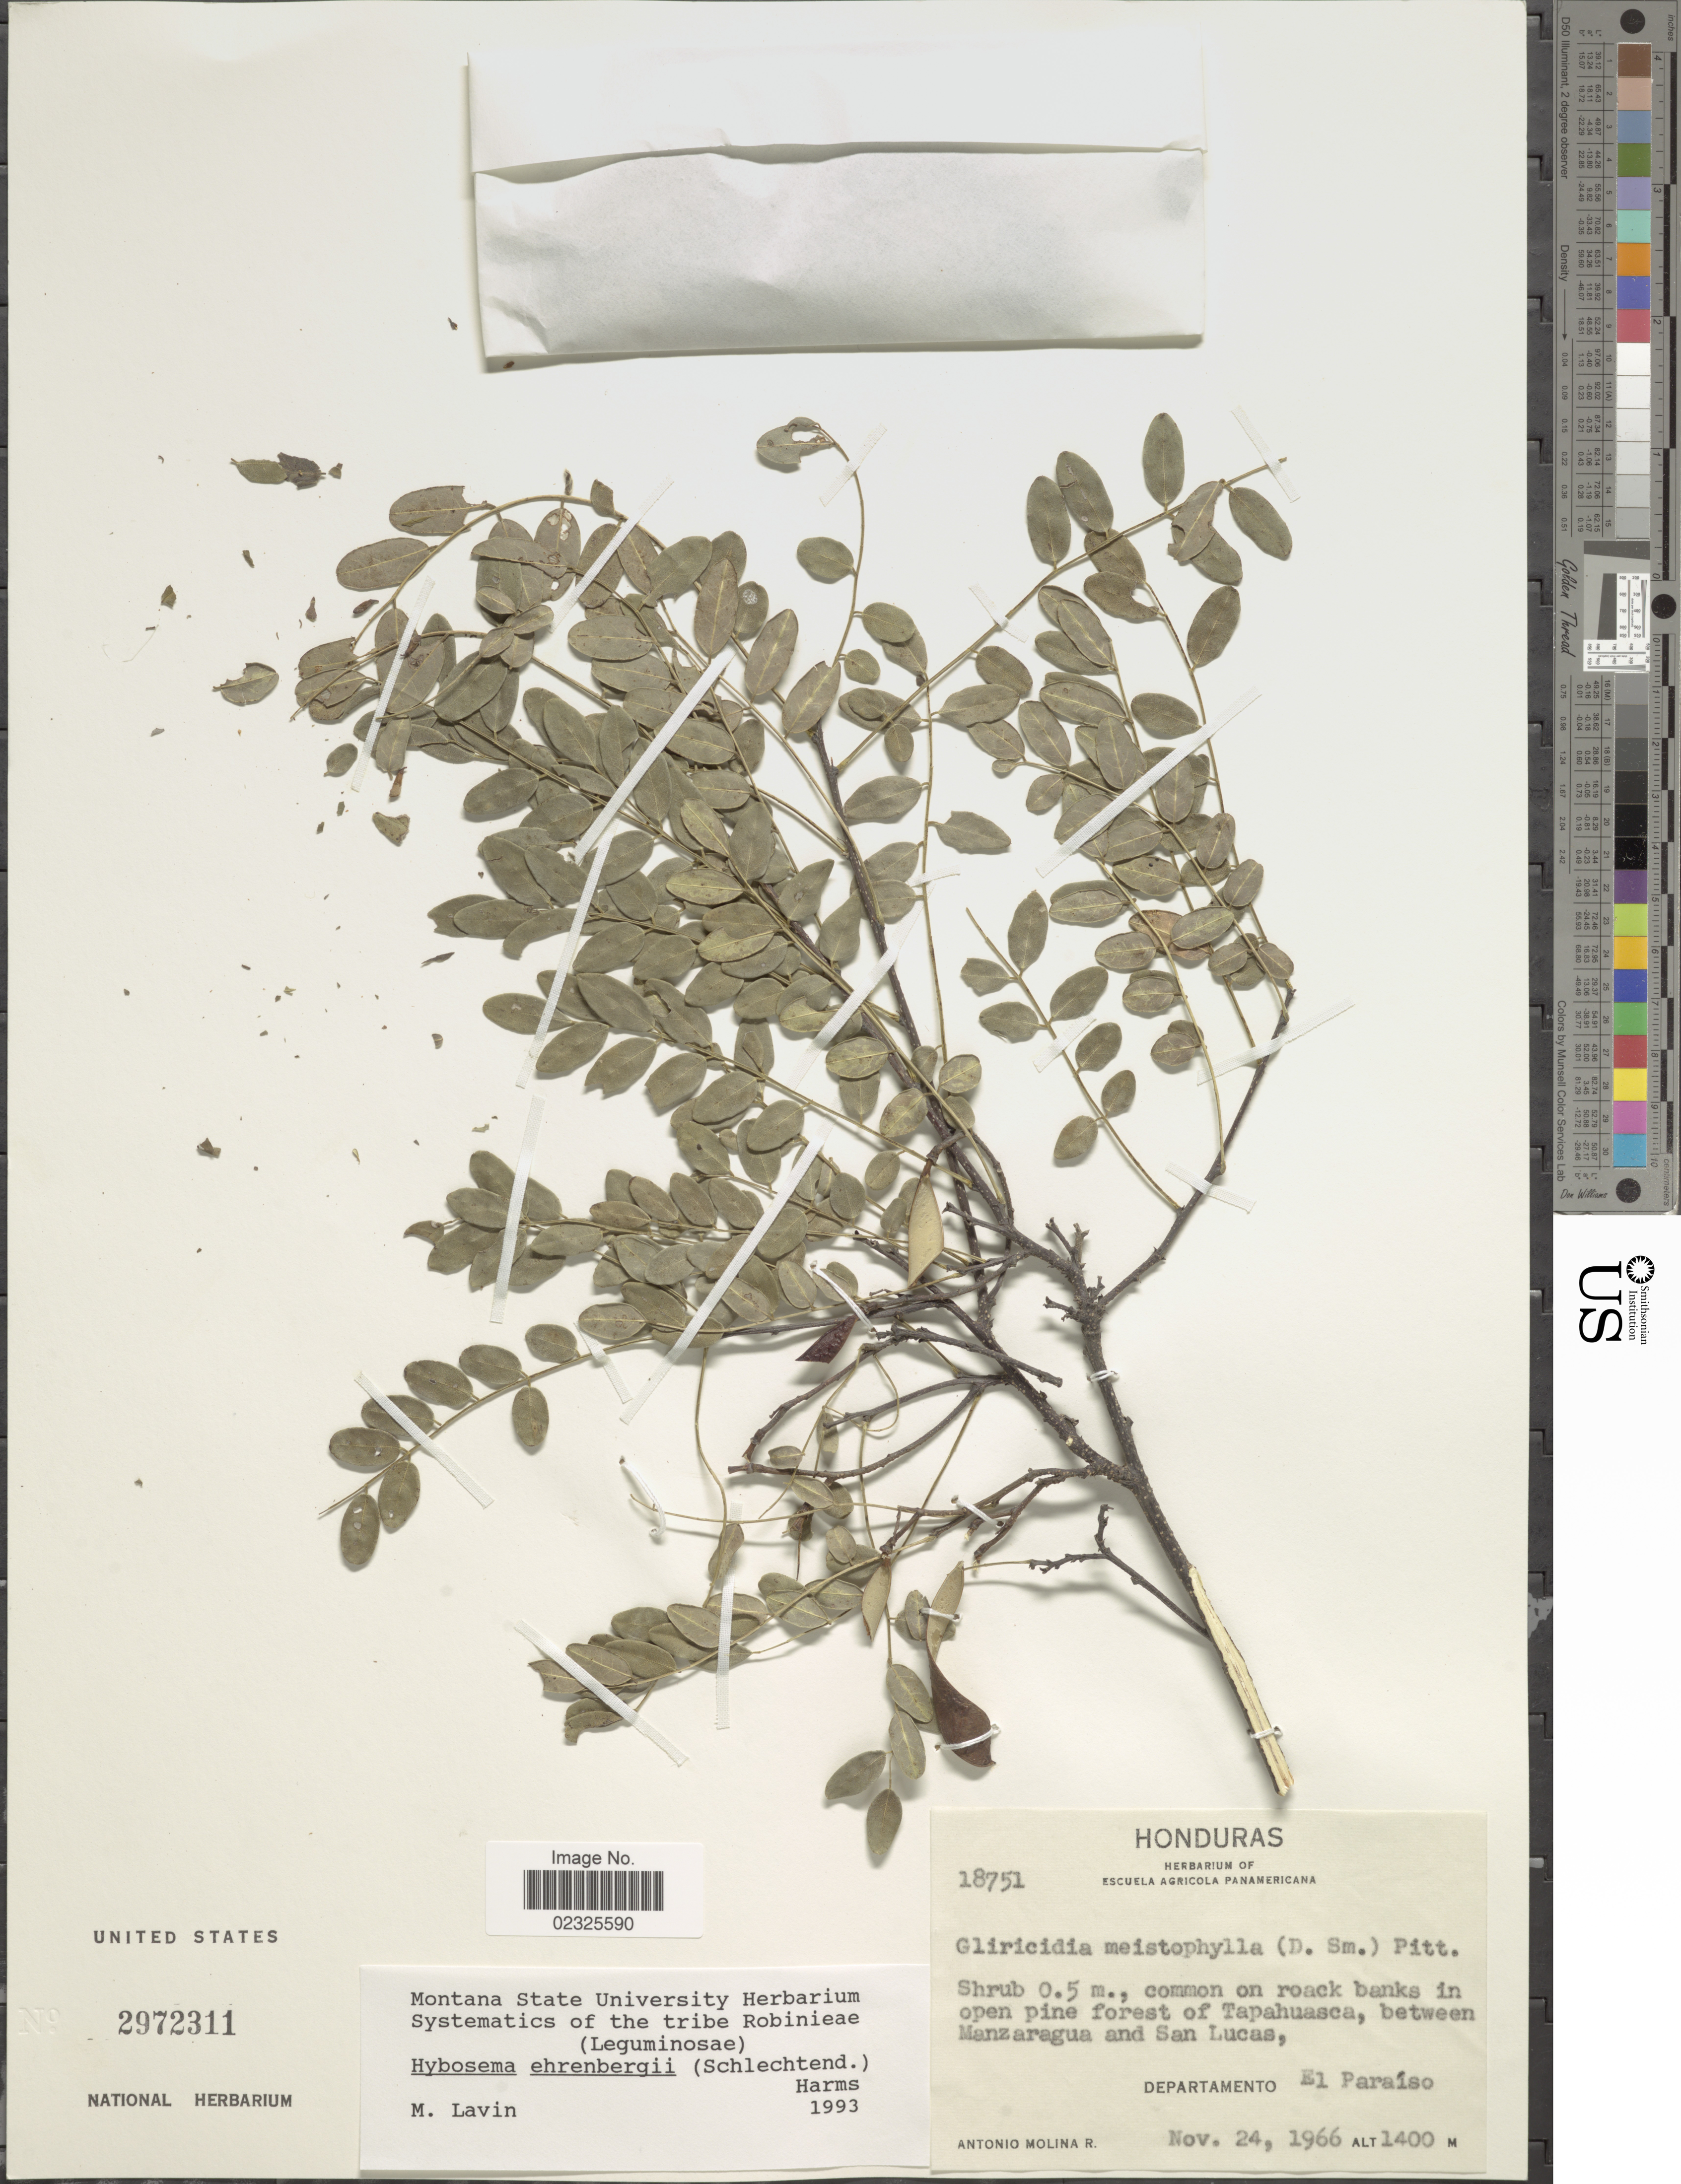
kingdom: Plantae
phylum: Tracheophyta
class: Magnoliopsida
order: Fabales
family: Fabaceae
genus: Gliricidia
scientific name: Gliricidia ehrenbergii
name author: (Schltdl.) Rydb.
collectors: A. Molina R.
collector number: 18751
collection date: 1966-11-24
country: Honduras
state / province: El Paraíso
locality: Common on roack banks in open pine forest on Tapahuasca, between Manzaragua and San Lucas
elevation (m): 1400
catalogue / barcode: US 2972311